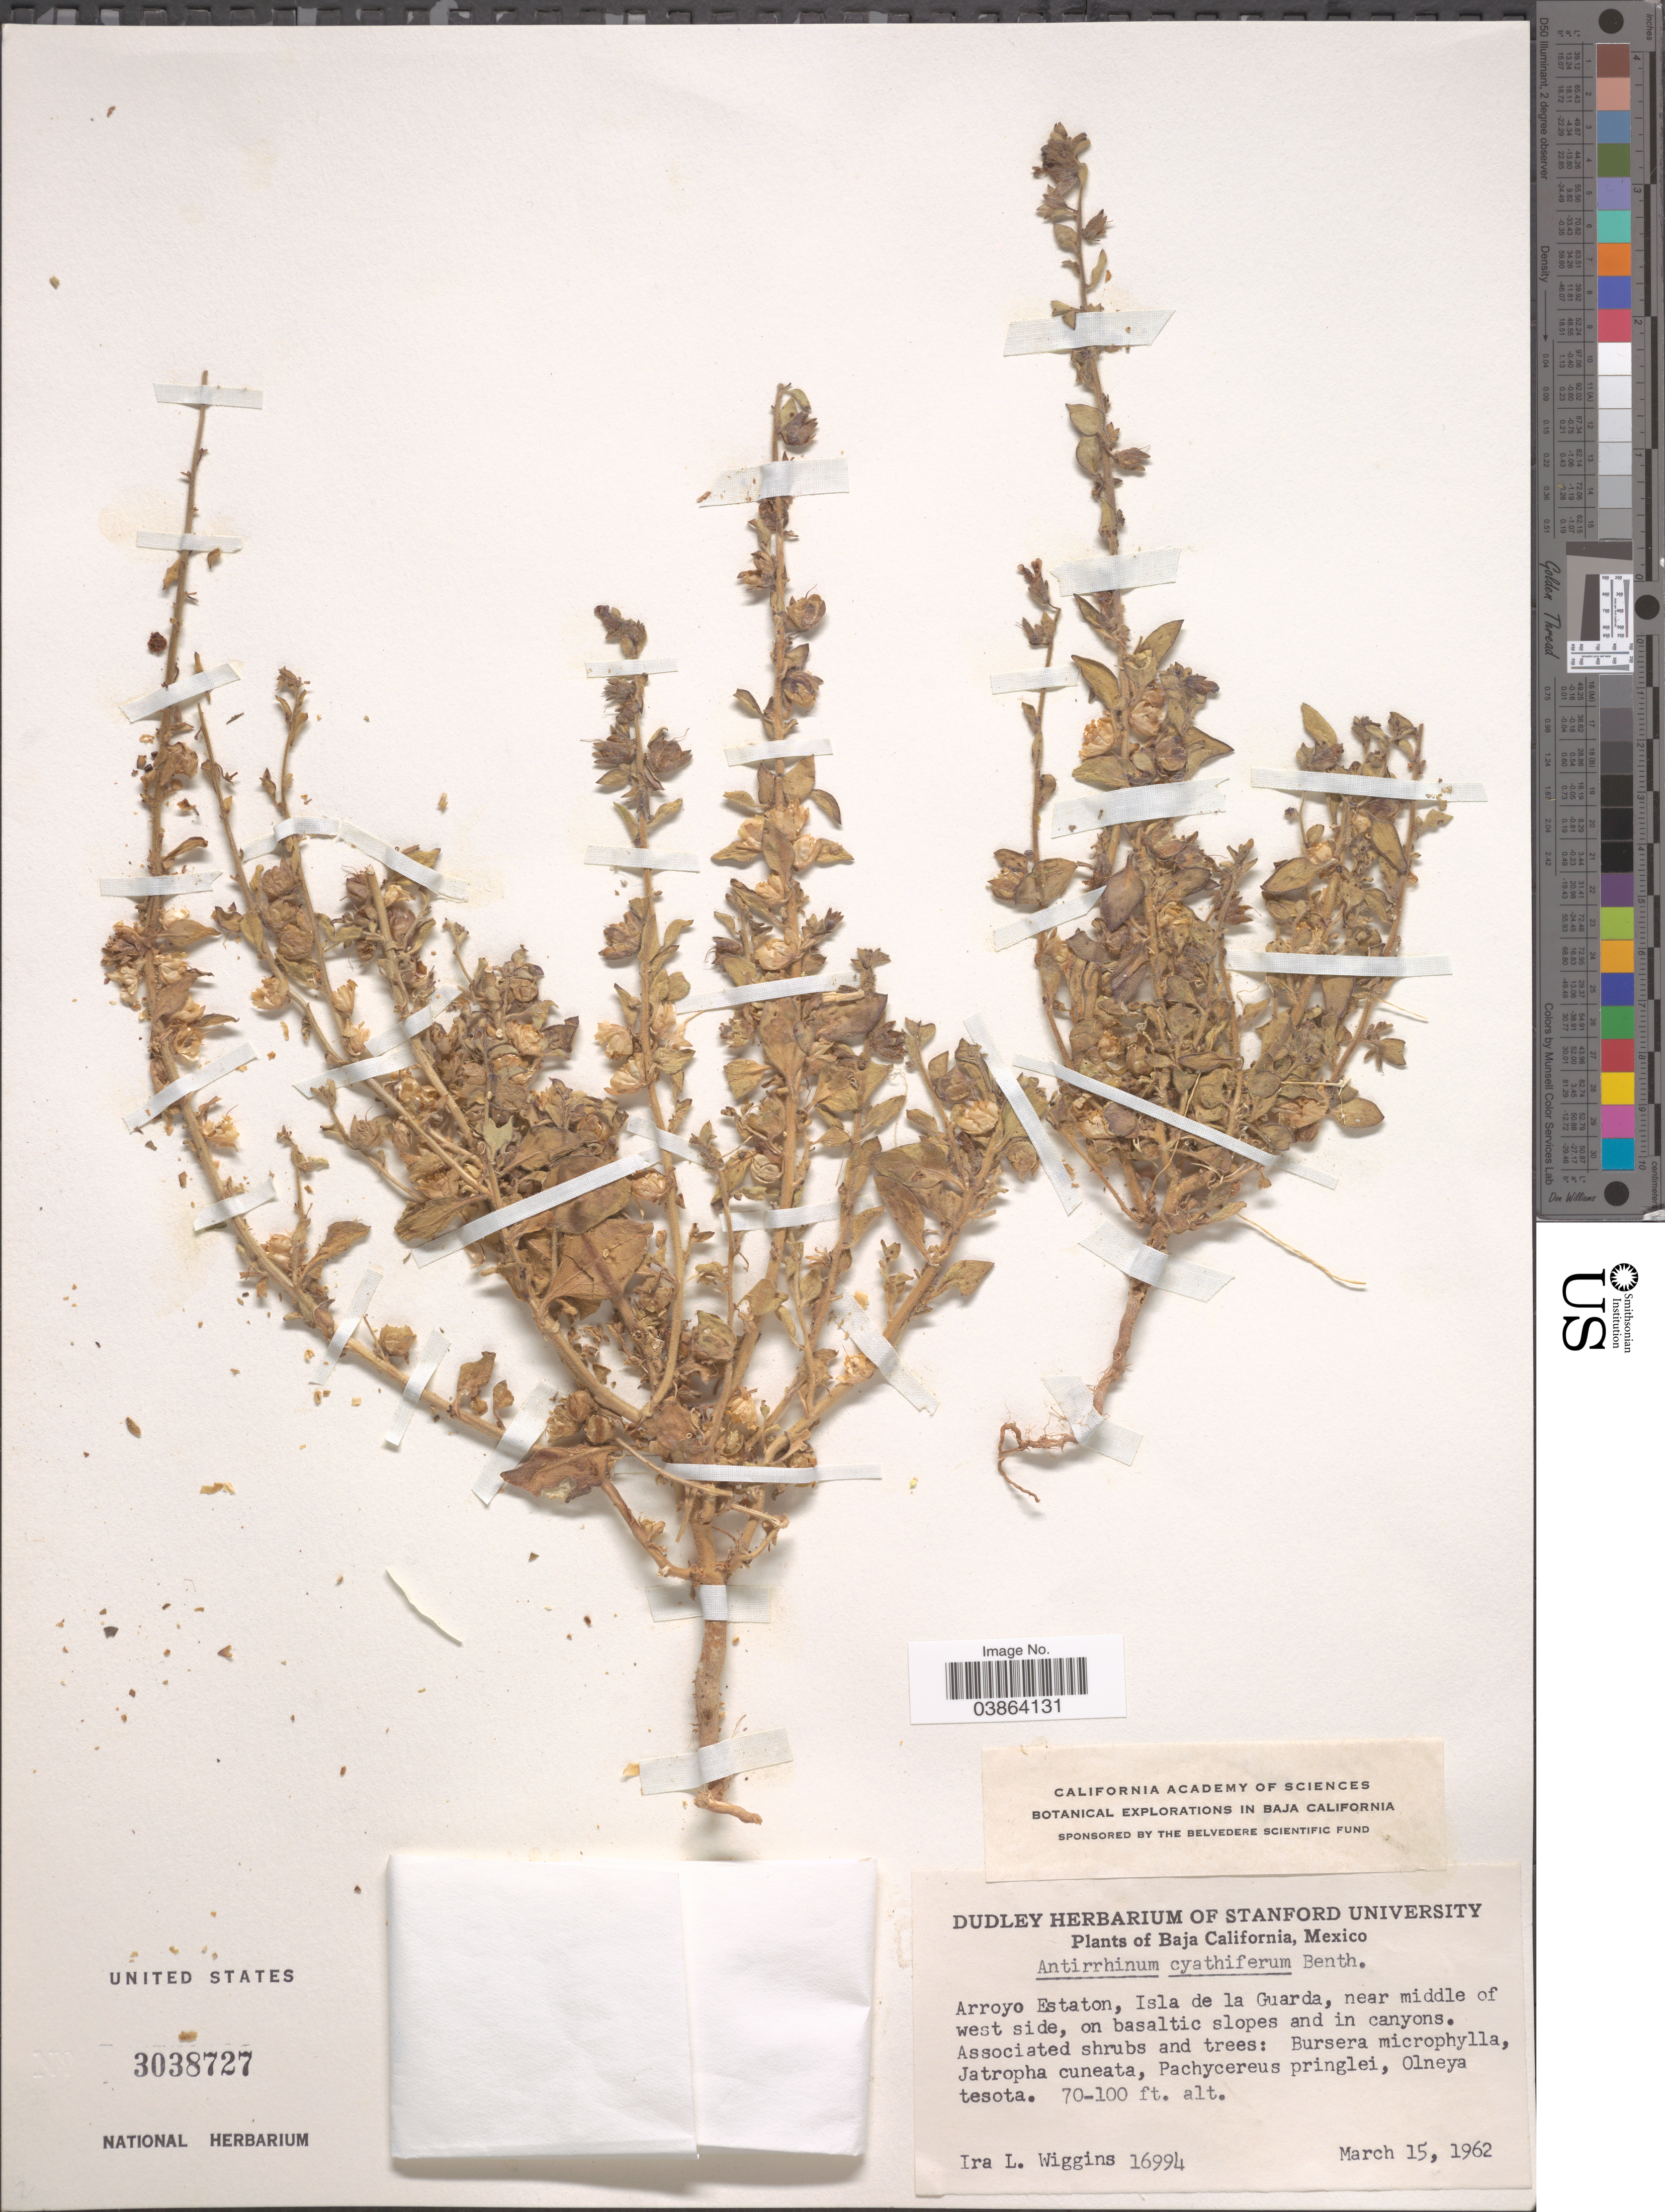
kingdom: Plantae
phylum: Tracheophyta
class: Magnoliopsida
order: Lamiales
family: Plantaginaceae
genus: Pseudorontium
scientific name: Pseudorontium cyathiferum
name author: (Benth.) Rothm.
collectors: I. L. Wiggins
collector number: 16994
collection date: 1962-03-15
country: Mexico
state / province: Baja California Norte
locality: Arroyo Estaton, Isla de la Guarda, near middle of west side.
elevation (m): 21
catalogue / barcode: US 3038727